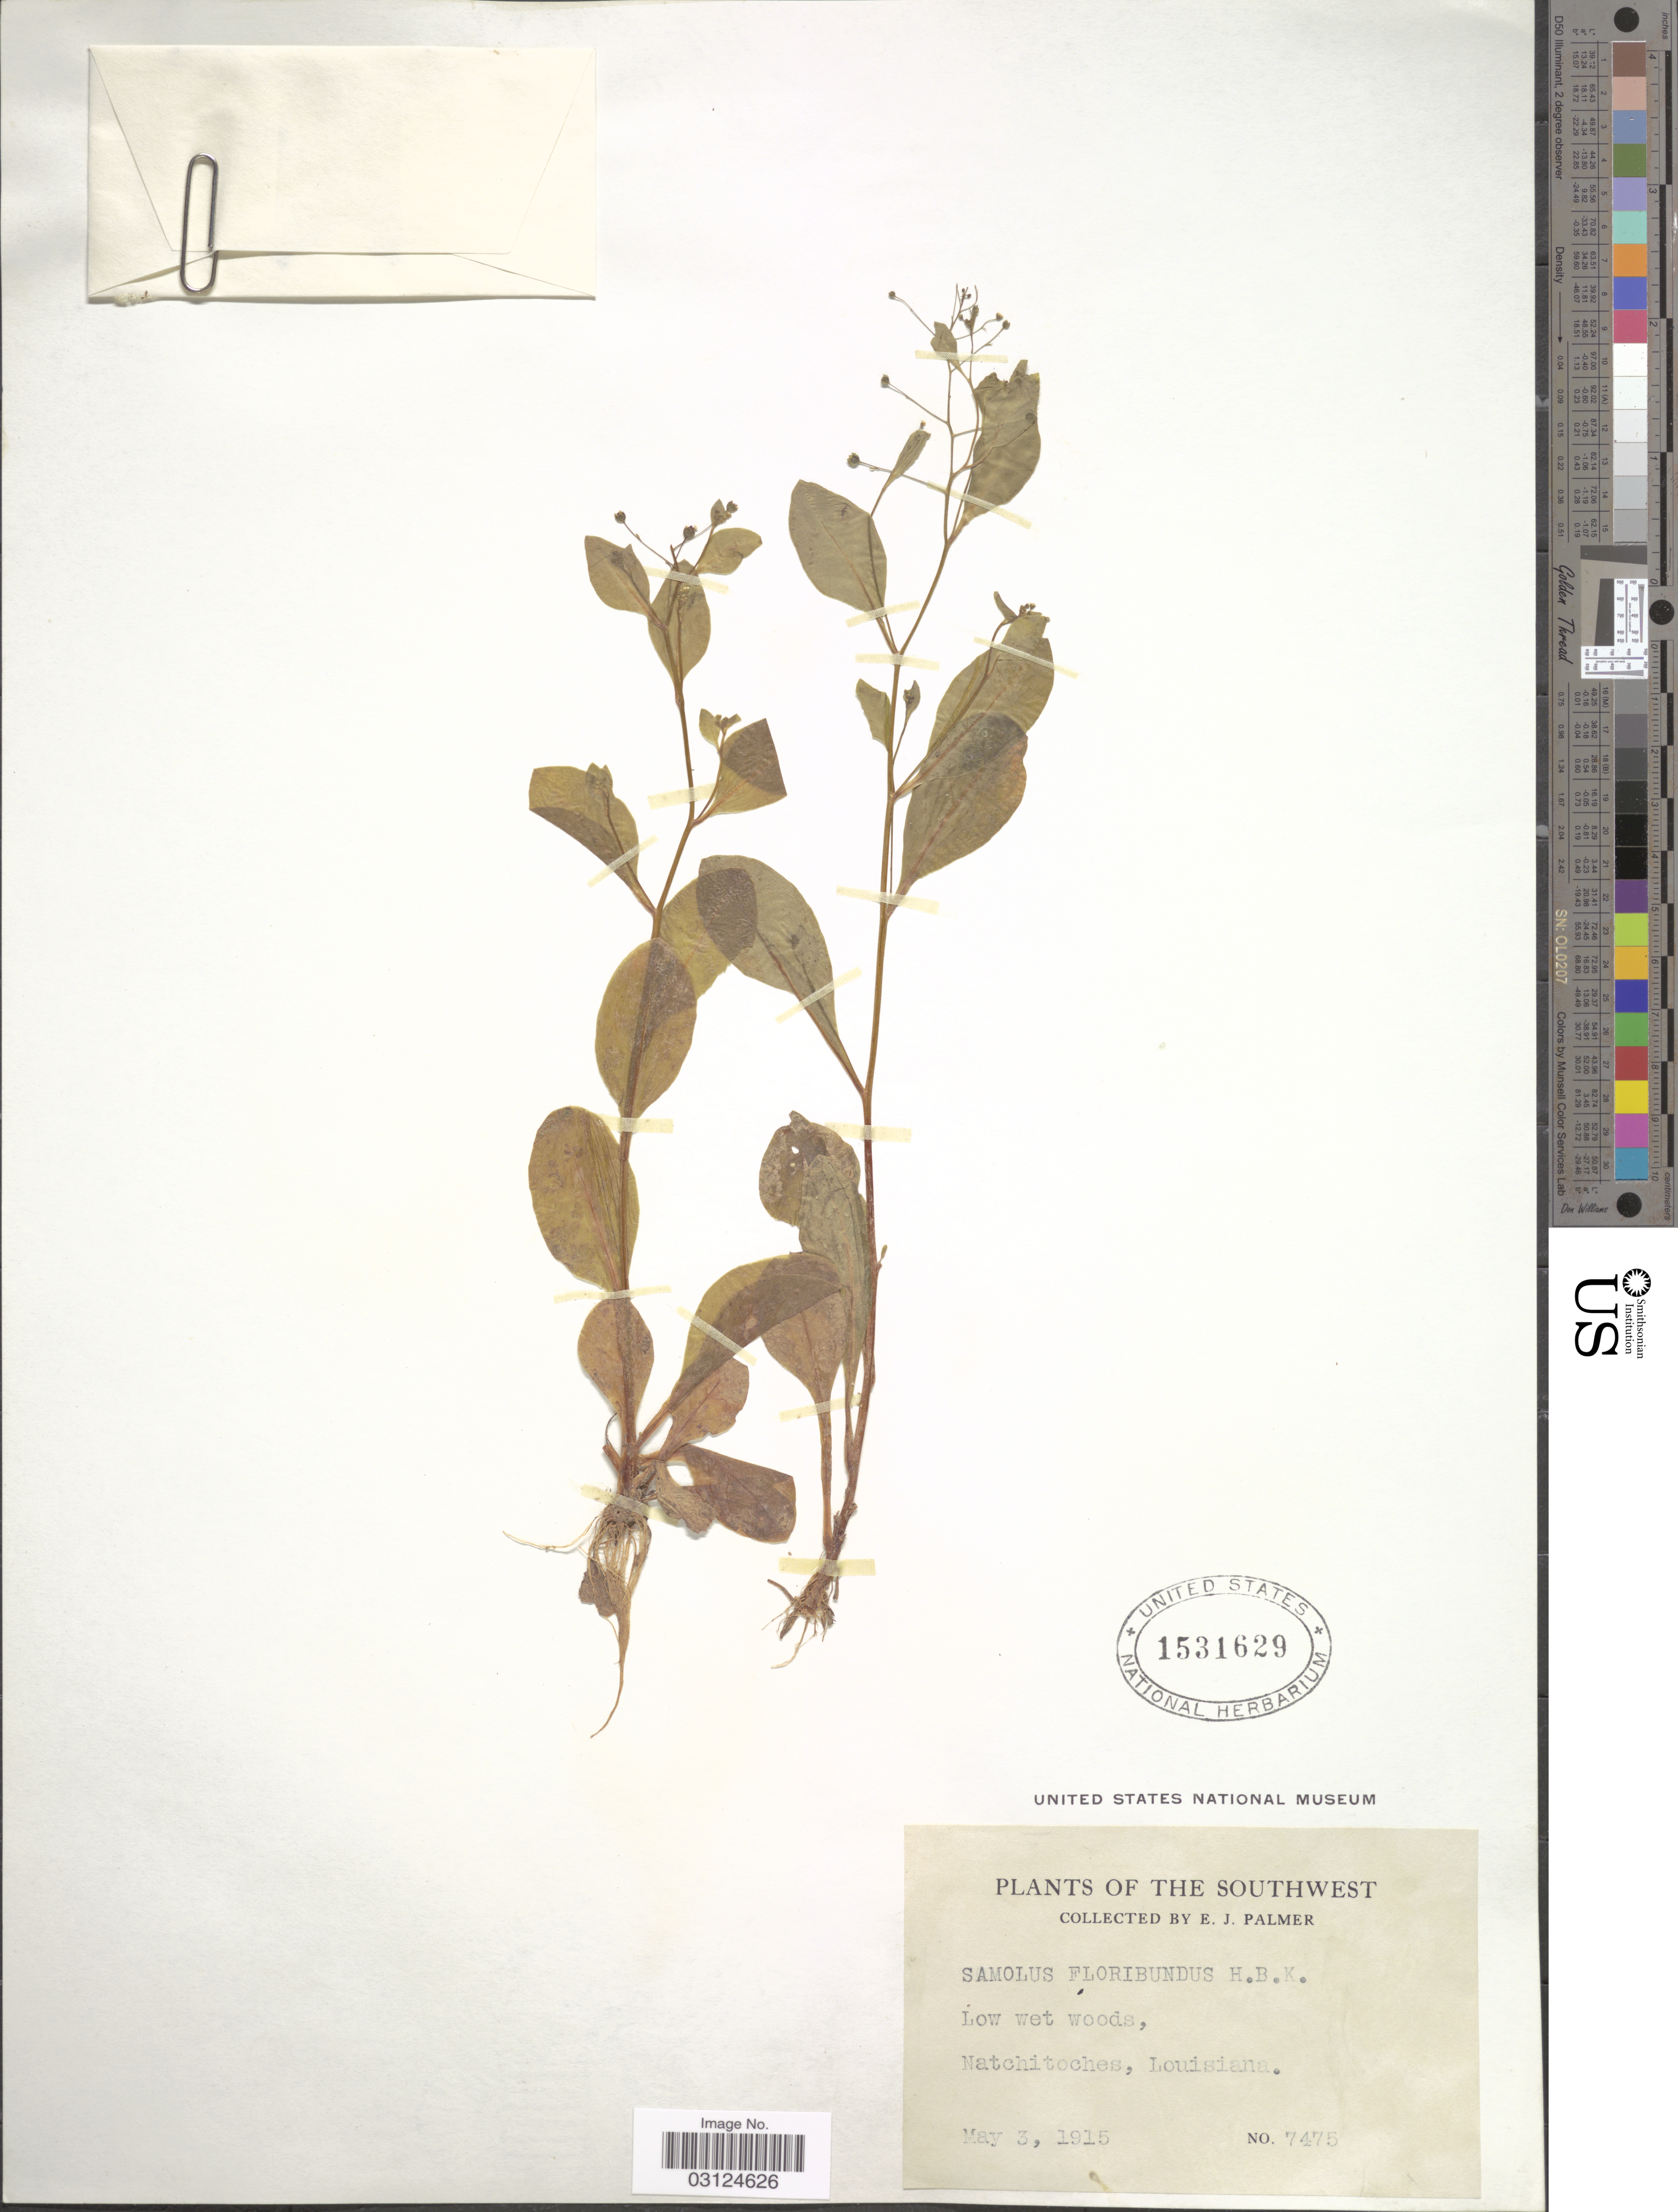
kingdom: Plantae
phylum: Tracheophyta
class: Magnoliopsida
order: Ericales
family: Primulaceae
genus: Samolus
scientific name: Samolus parviflorus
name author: Raf.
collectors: E. J. Palmer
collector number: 7475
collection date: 1915-05-03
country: United States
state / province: Louisiana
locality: The Southwest. Low wet woods, Natchitoches.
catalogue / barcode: US 1531629